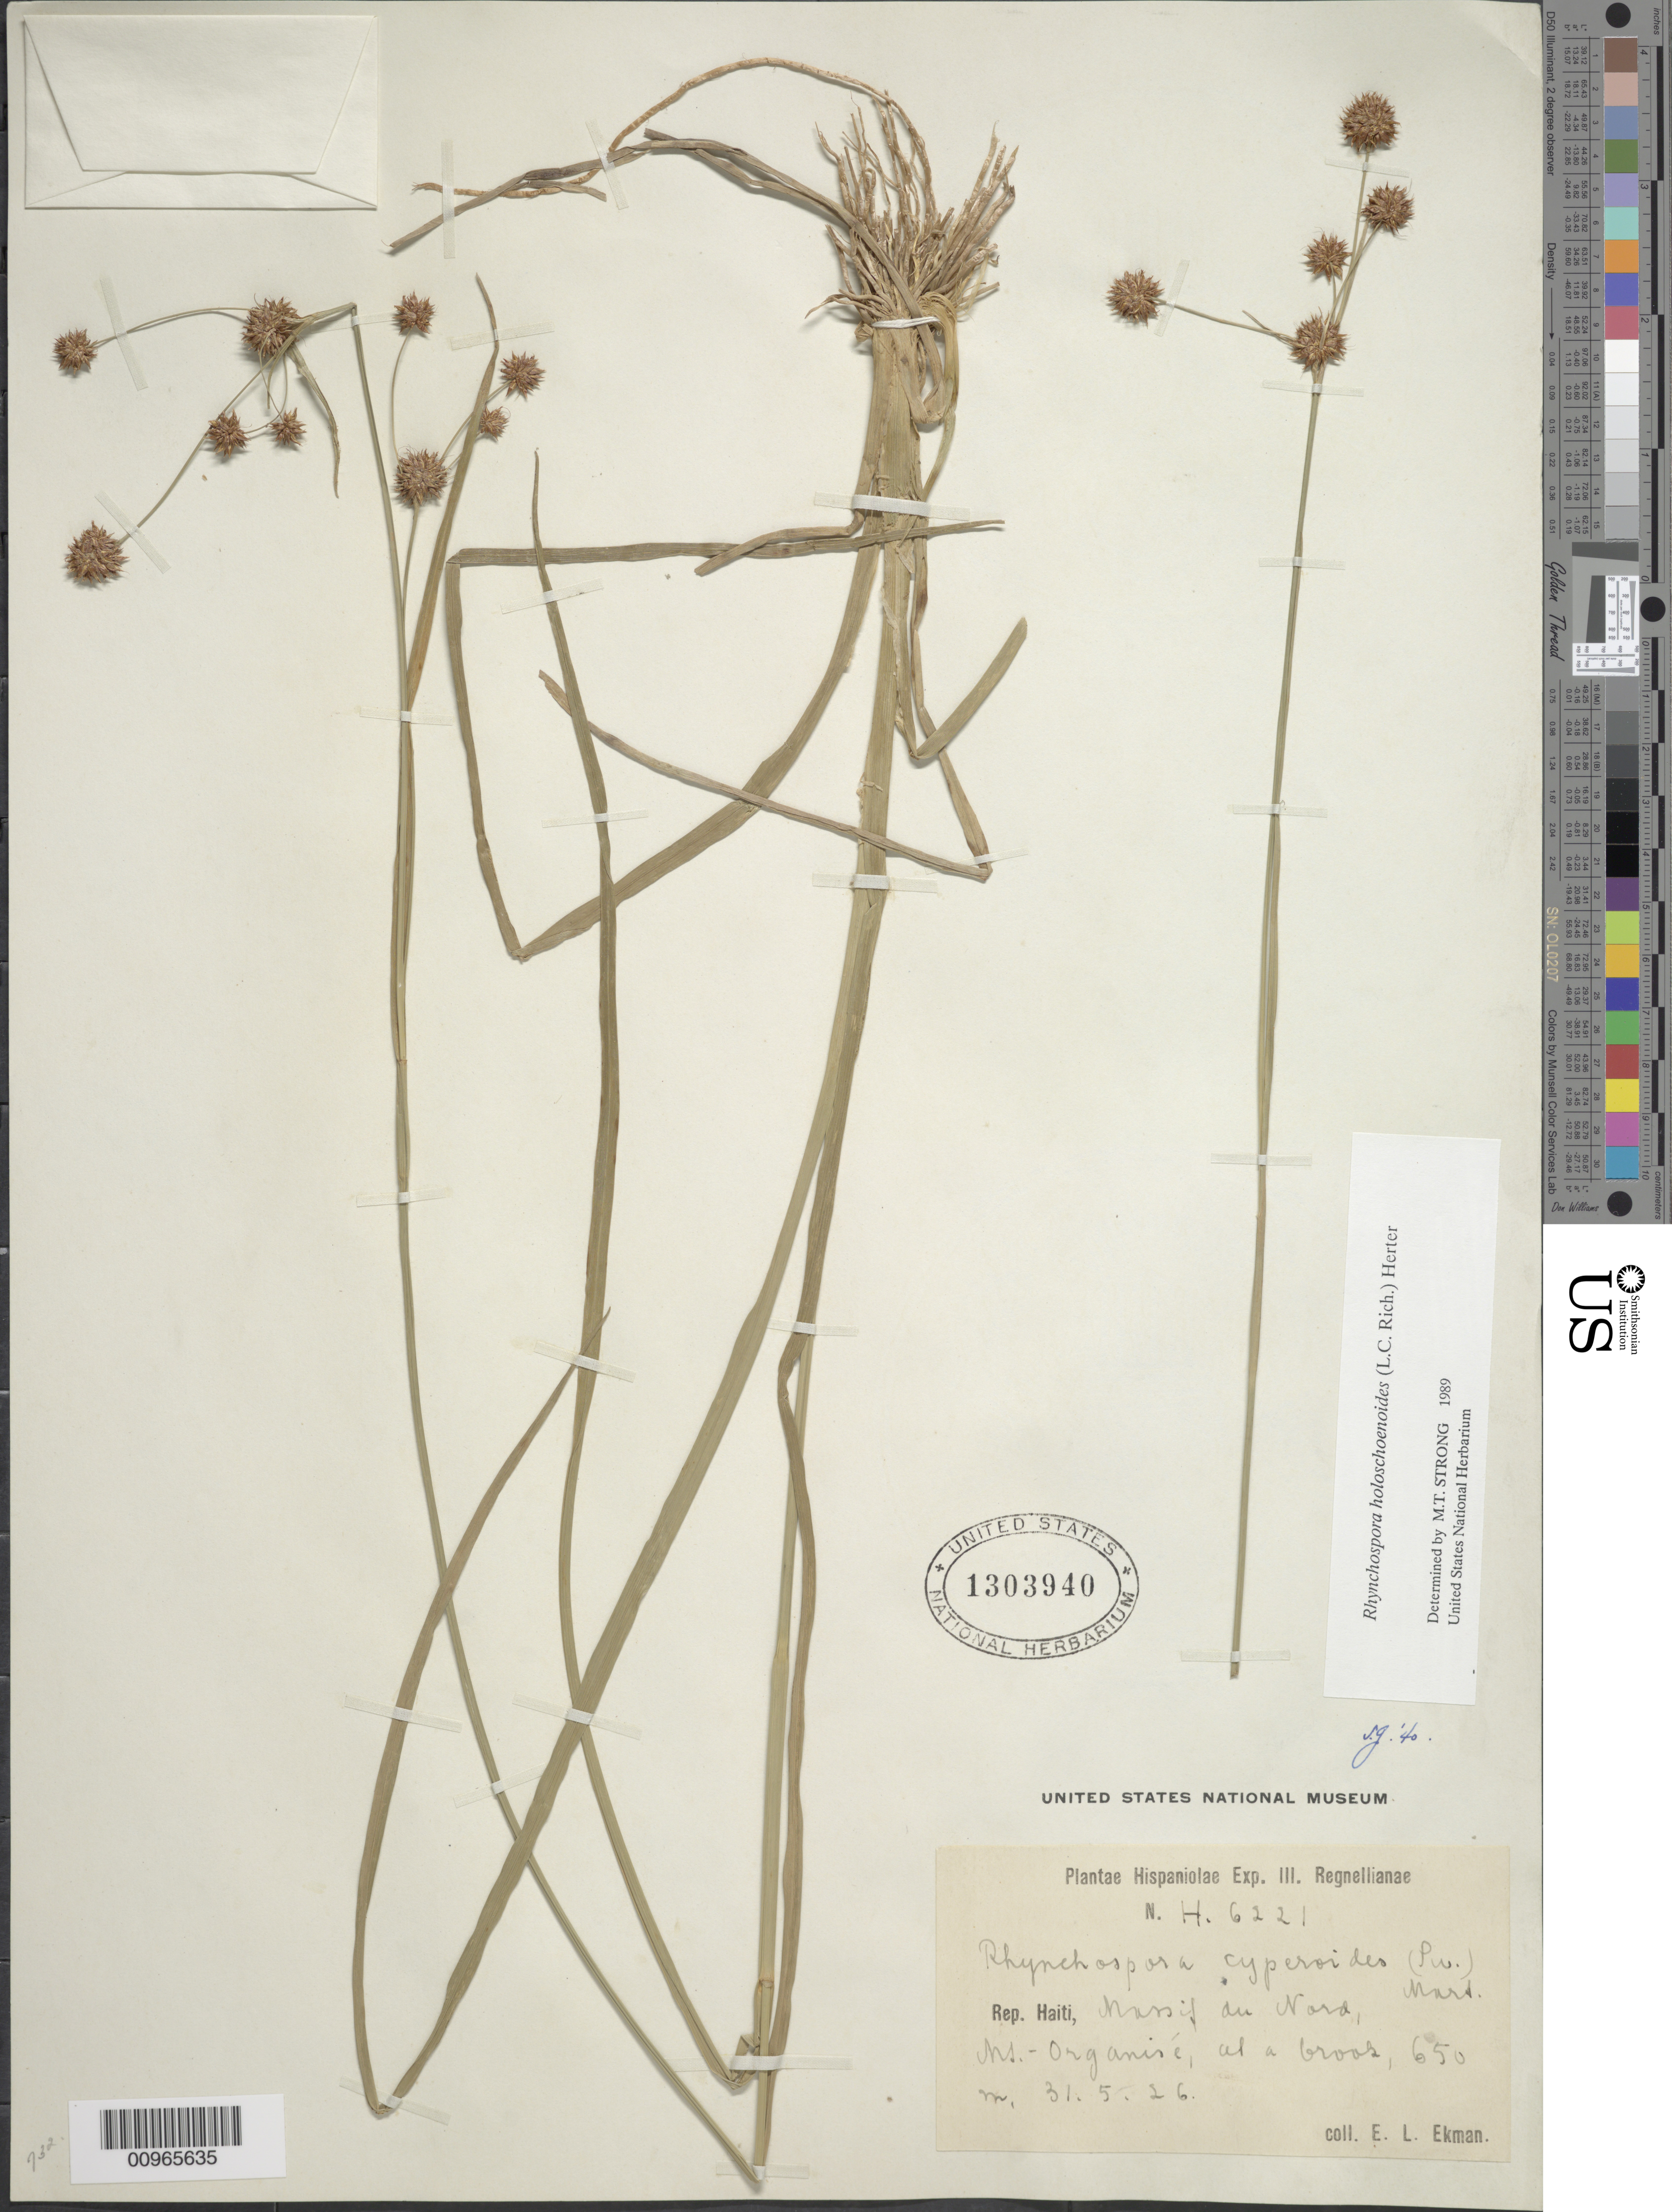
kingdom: Plantae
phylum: Tracheophyta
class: Liliopsida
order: Poales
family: Cyperaceae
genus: Rhynchospora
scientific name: Rhynchospora holoschoenoides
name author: (Rich.) Herter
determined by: Strong, M. T., (US), Smithsonian Institution - National Museum of Natural History (UNITED STATES)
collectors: E. L. Ekman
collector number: H 6221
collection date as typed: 31 May 1926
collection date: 1926-05-31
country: Haiti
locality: Massif du Nord, Mt. Orgainisé, at a brook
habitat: At a brook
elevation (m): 650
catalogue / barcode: US 1303940